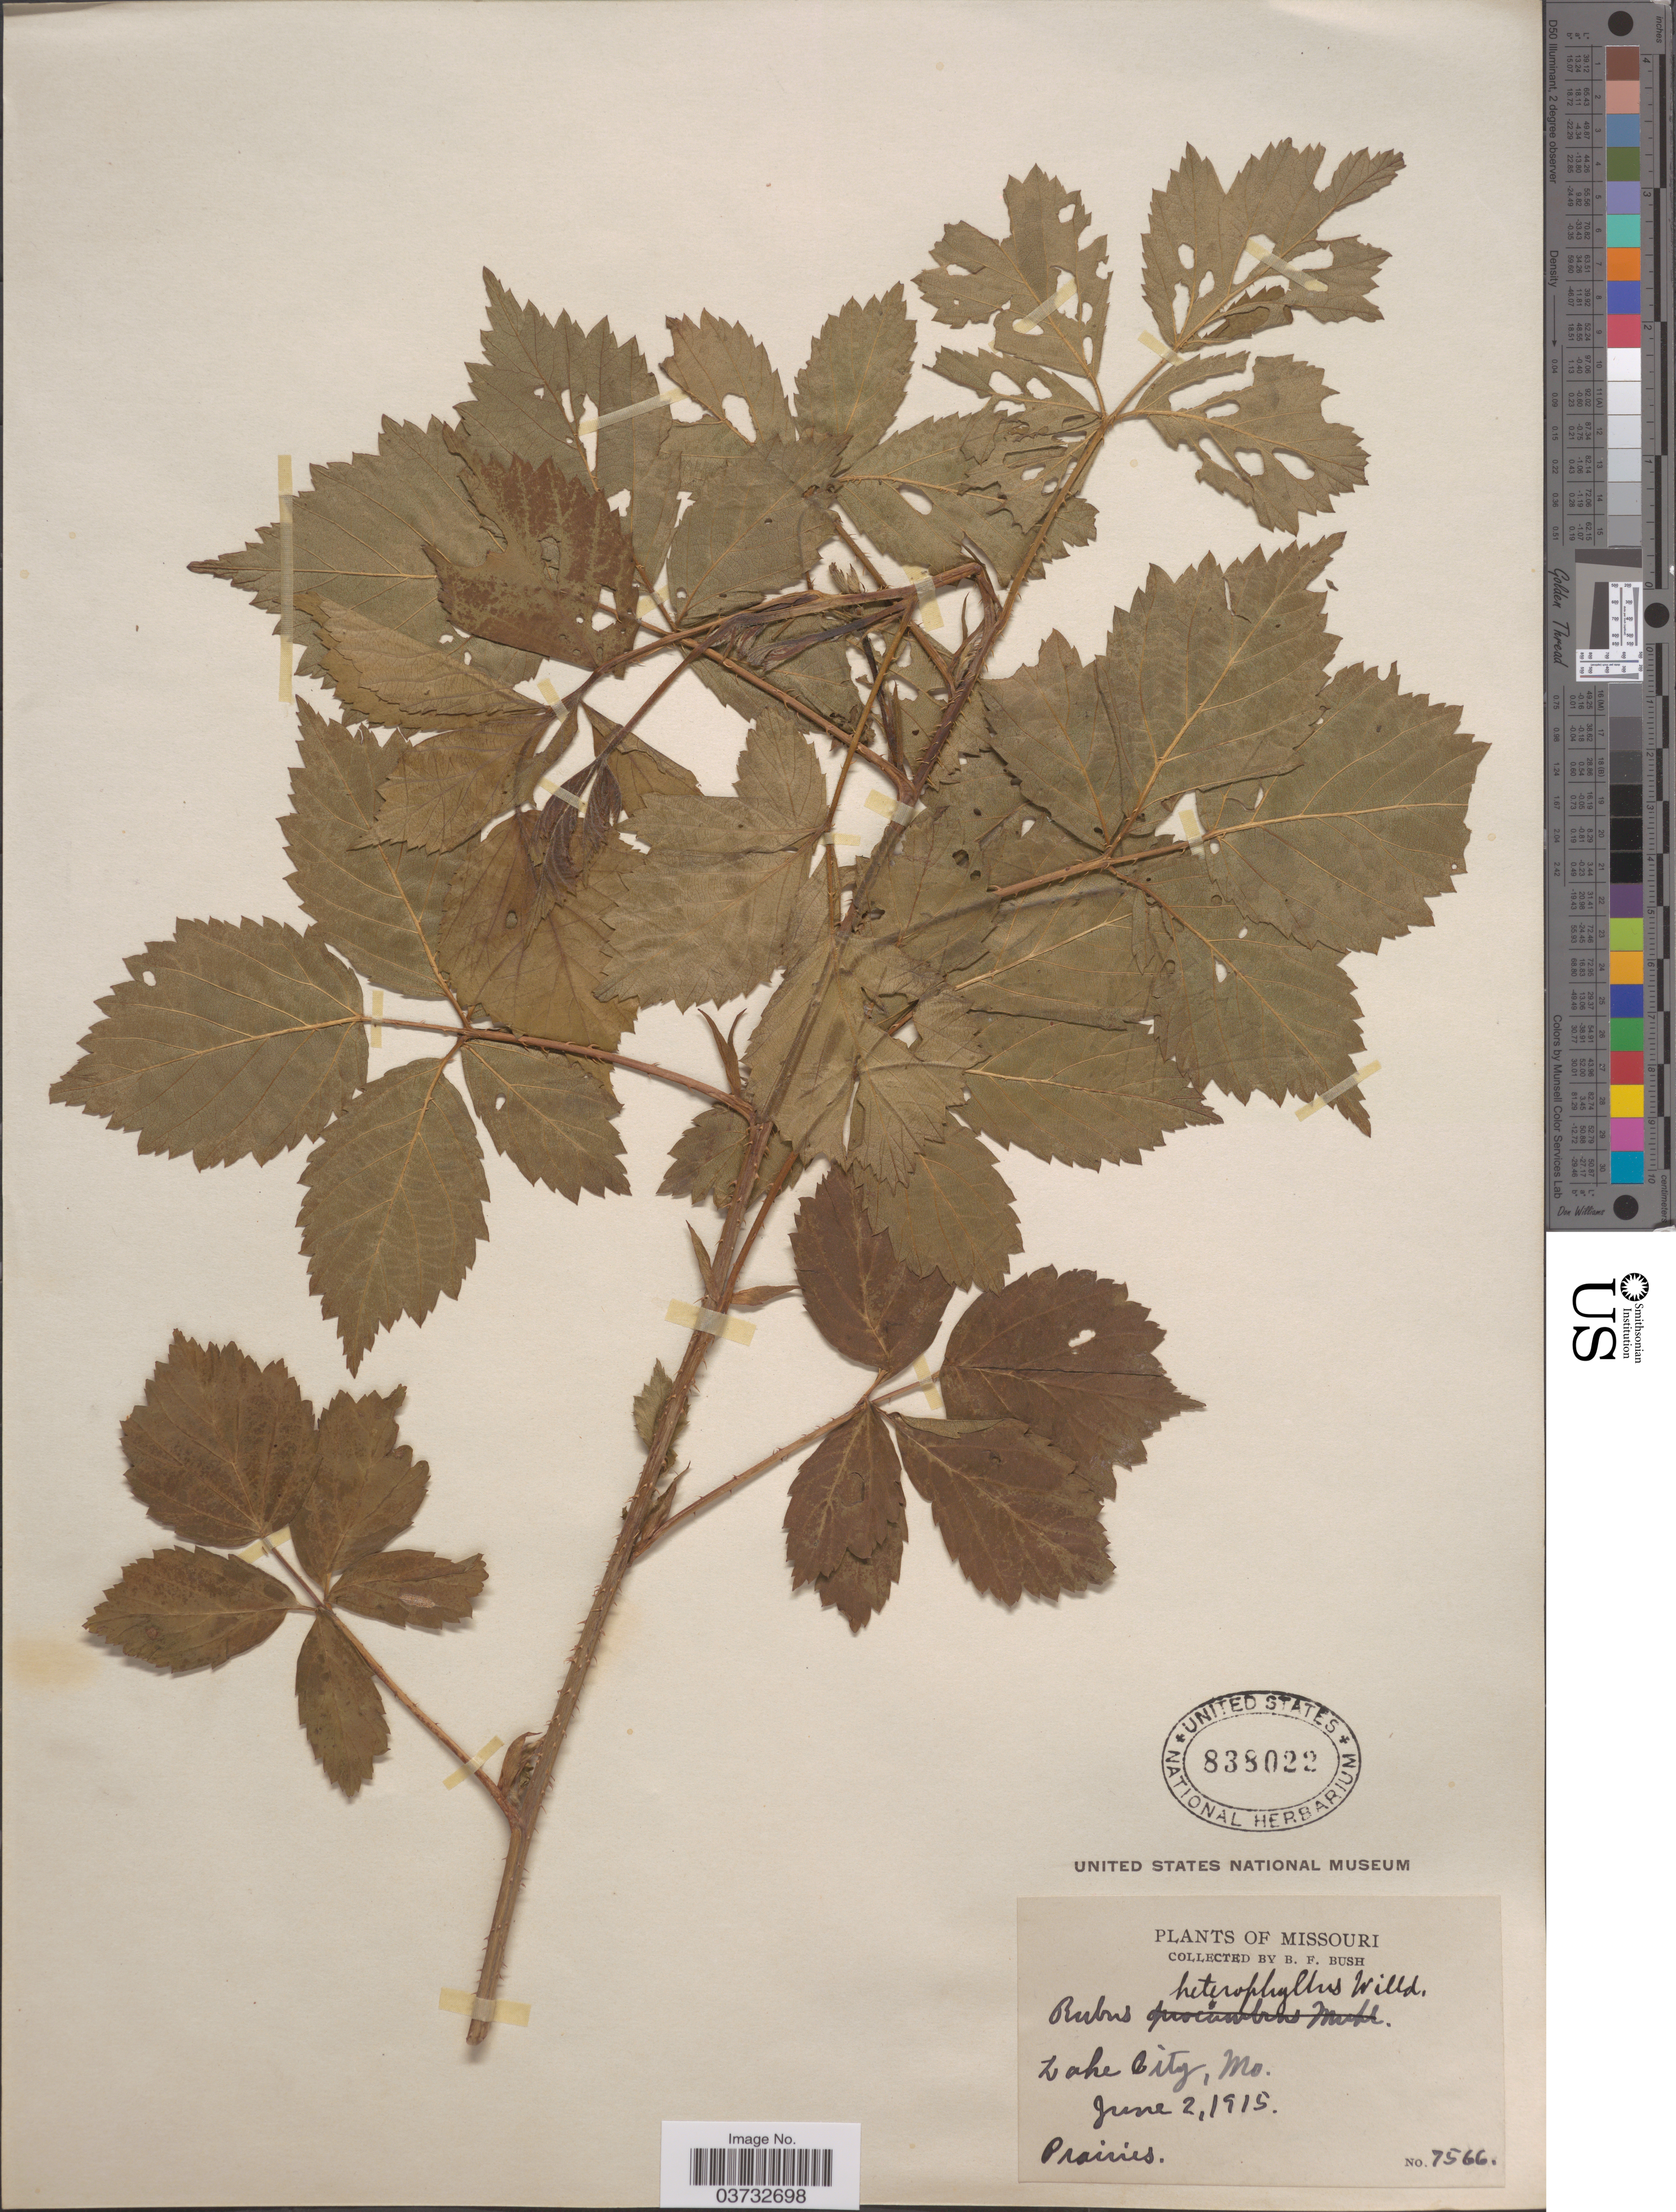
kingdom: Plantae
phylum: Tracheophyta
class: Magnoliopsida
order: Rosales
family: Rosaceae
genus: Rubus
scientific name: Rubus sp.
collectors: B. F. Bush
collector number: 7566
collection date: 1915-06-02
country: United States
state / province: Missouri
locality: Lake City.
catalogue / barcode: US 838022